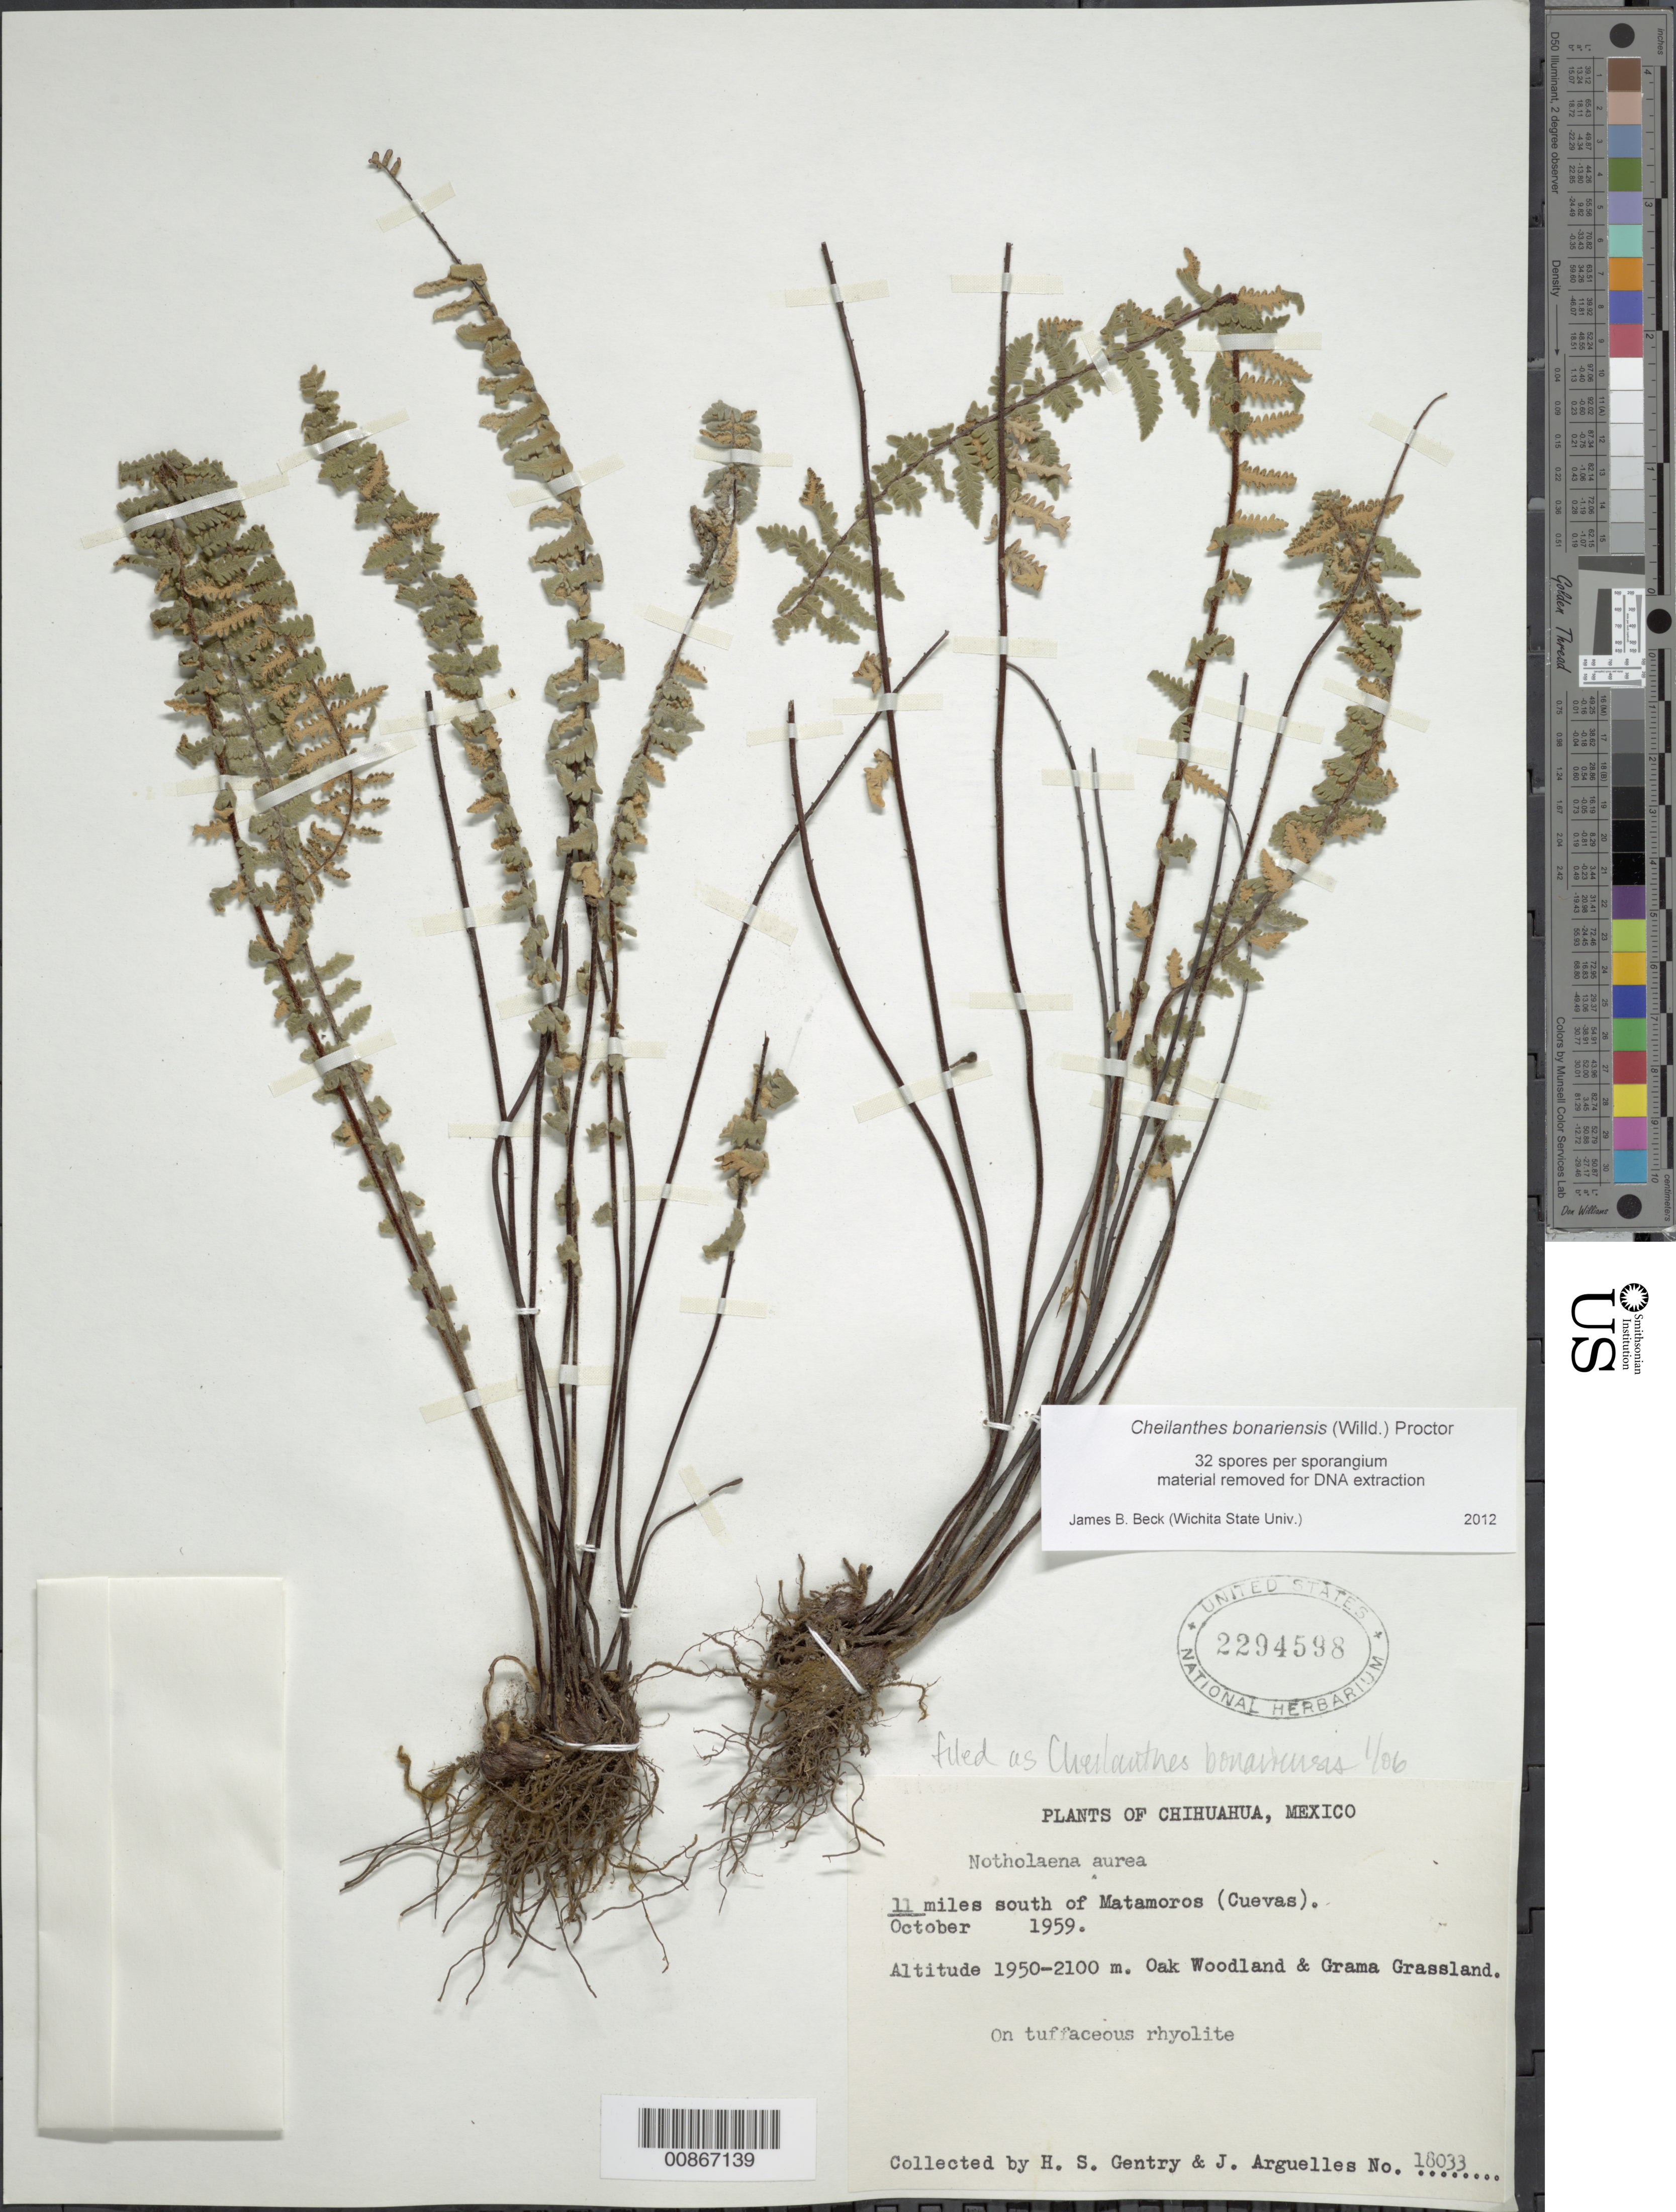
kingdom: Plantae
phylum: Tracheophyta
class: Polypodiopsida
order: Polypodiales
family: Pteridaceae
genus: Myriopteris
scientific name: Myriopteris aurea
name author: (Poir.) Grusz & Windham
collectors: H. S. Gentry & J. Arguelles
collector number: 18033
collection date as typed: Oct 1959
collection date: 1959-10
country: Mexico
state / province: Chihuahua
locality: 11 miles south of Matamoros (Cuevas).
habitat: Oak Woodland & Grama Grassland. On tuffaceous rhyolite.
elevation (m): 2100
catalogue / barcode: US 2294598